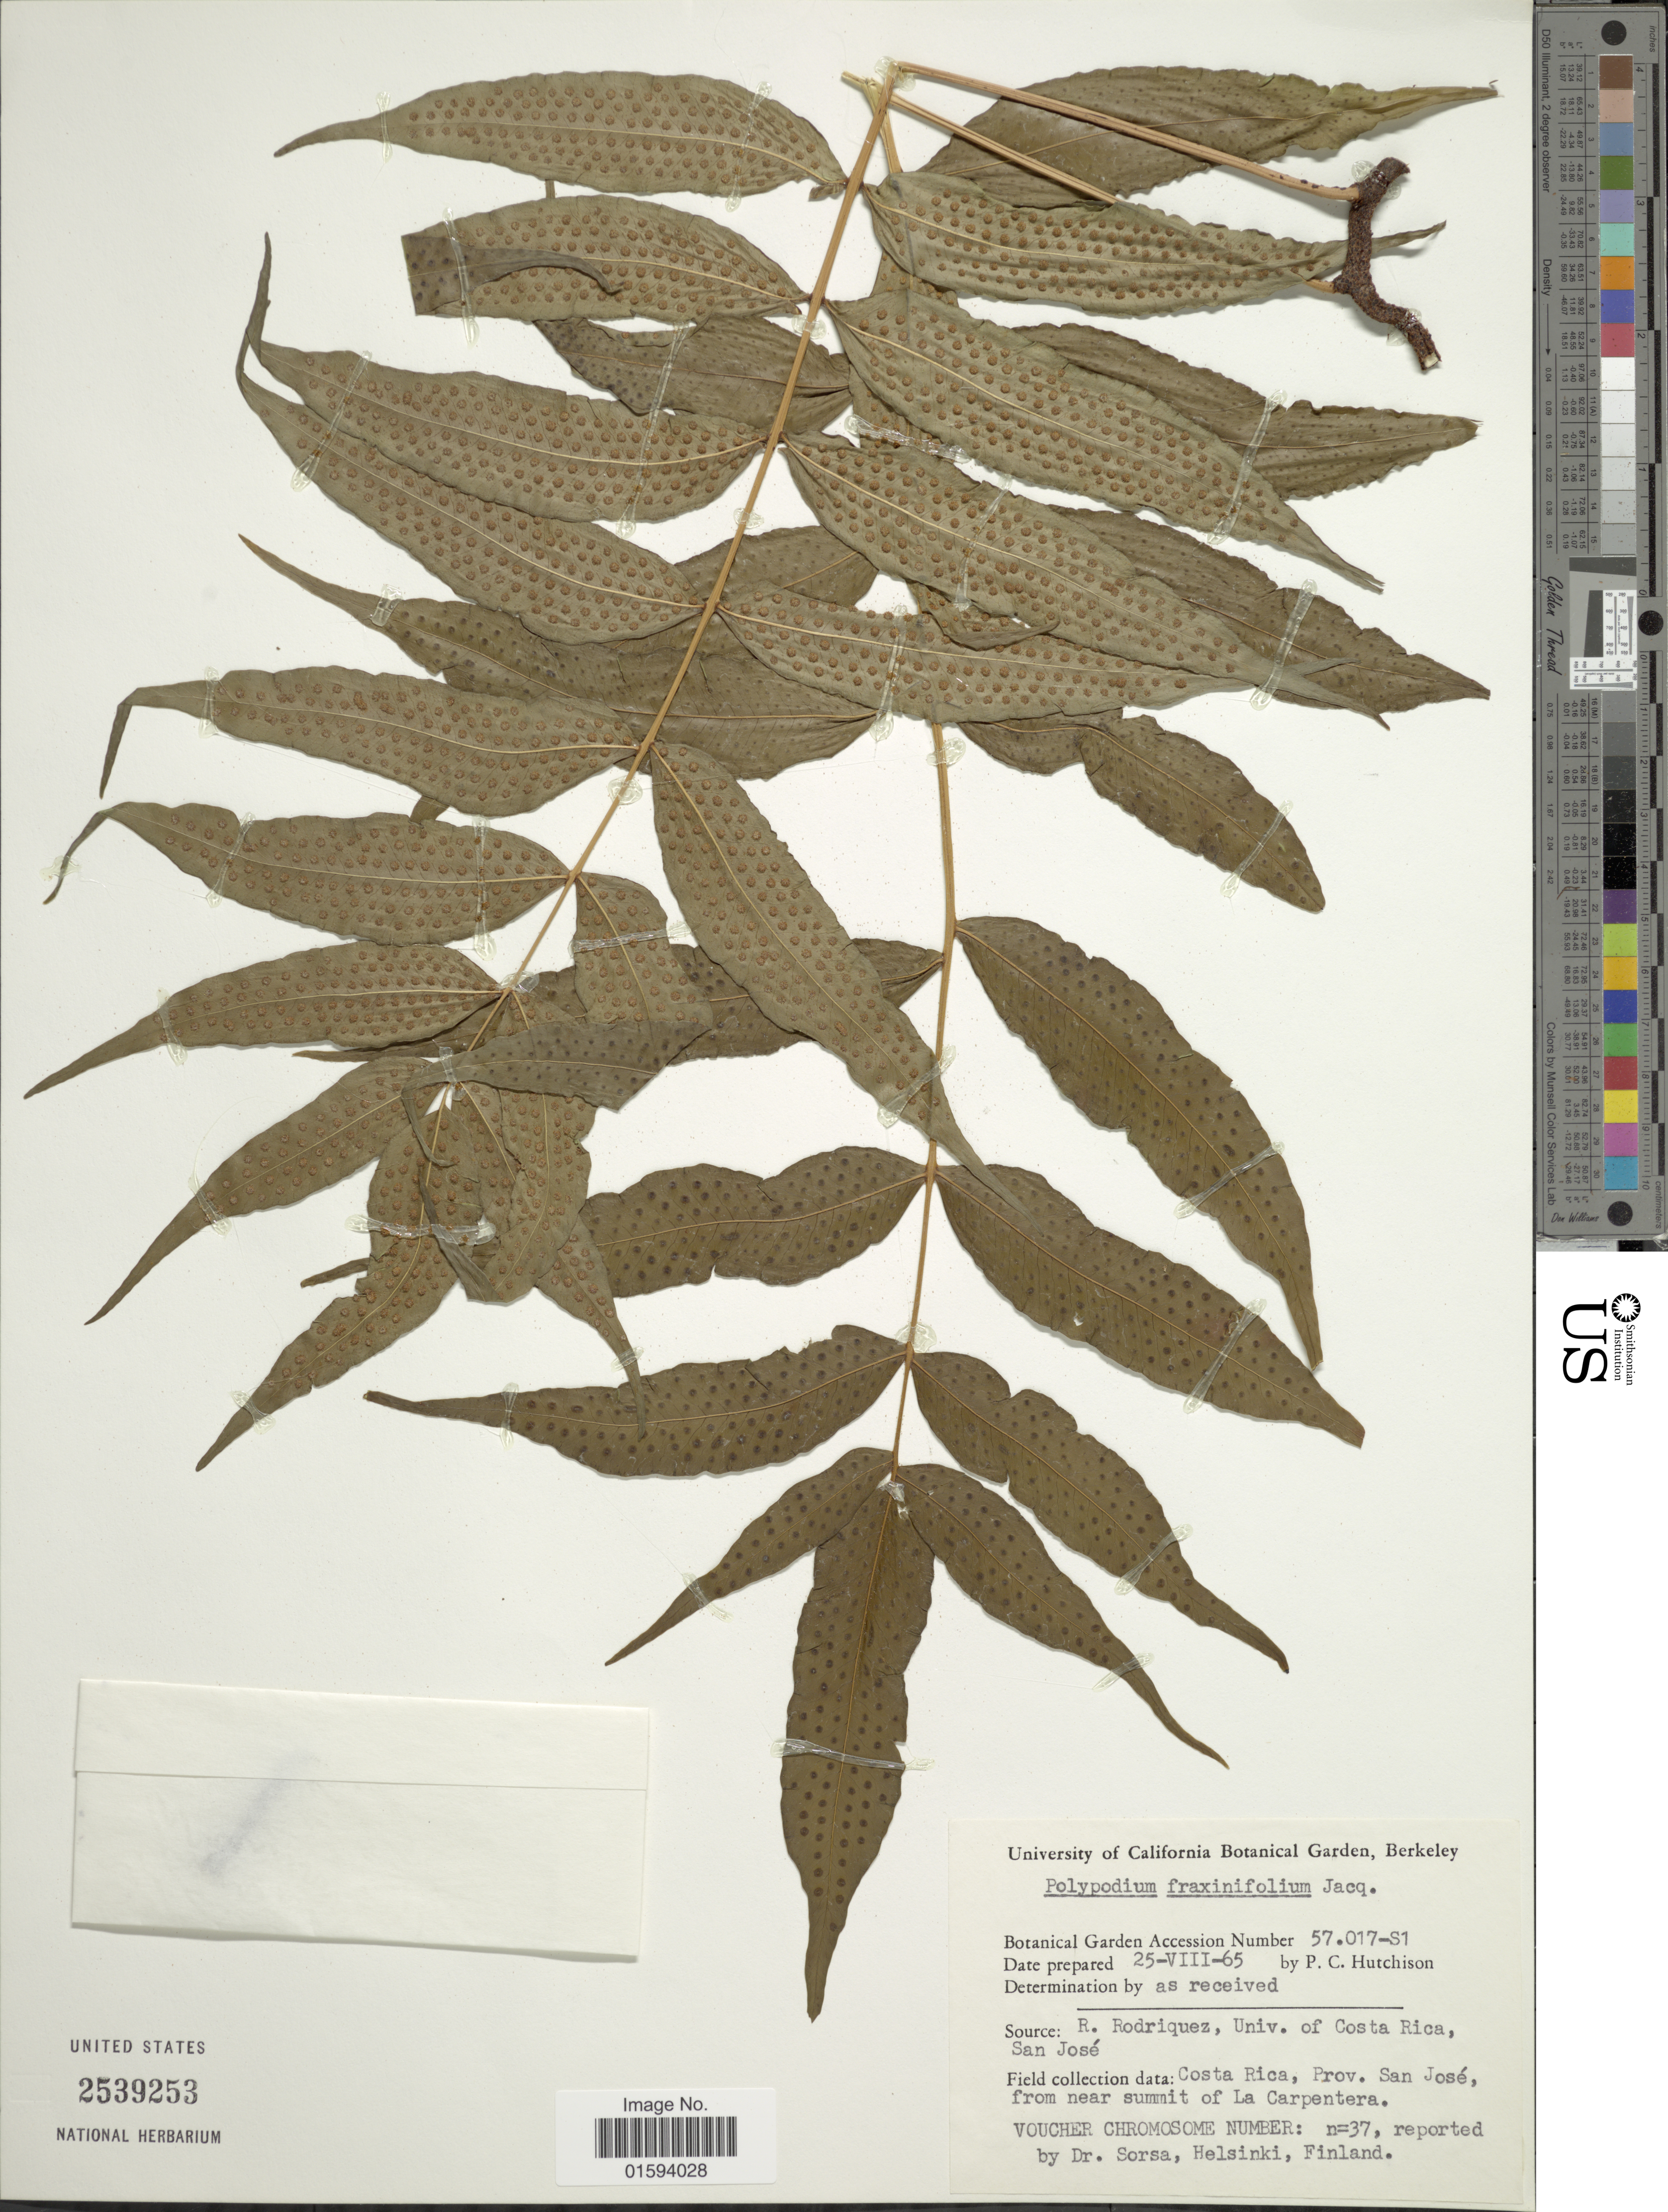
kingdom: Plantae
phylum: Tracheophyta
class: Polypodiopsida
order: Polypodiales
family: Polypodiaceae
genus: Polypodium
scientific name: Polypodium fraxinifolium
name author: Jacq.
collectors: P. C. Hutchison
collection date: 1965-08-25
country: United States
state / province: California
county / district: Alameda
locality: University of California Botanical Garden, Berkeley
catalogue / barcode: US 2539253